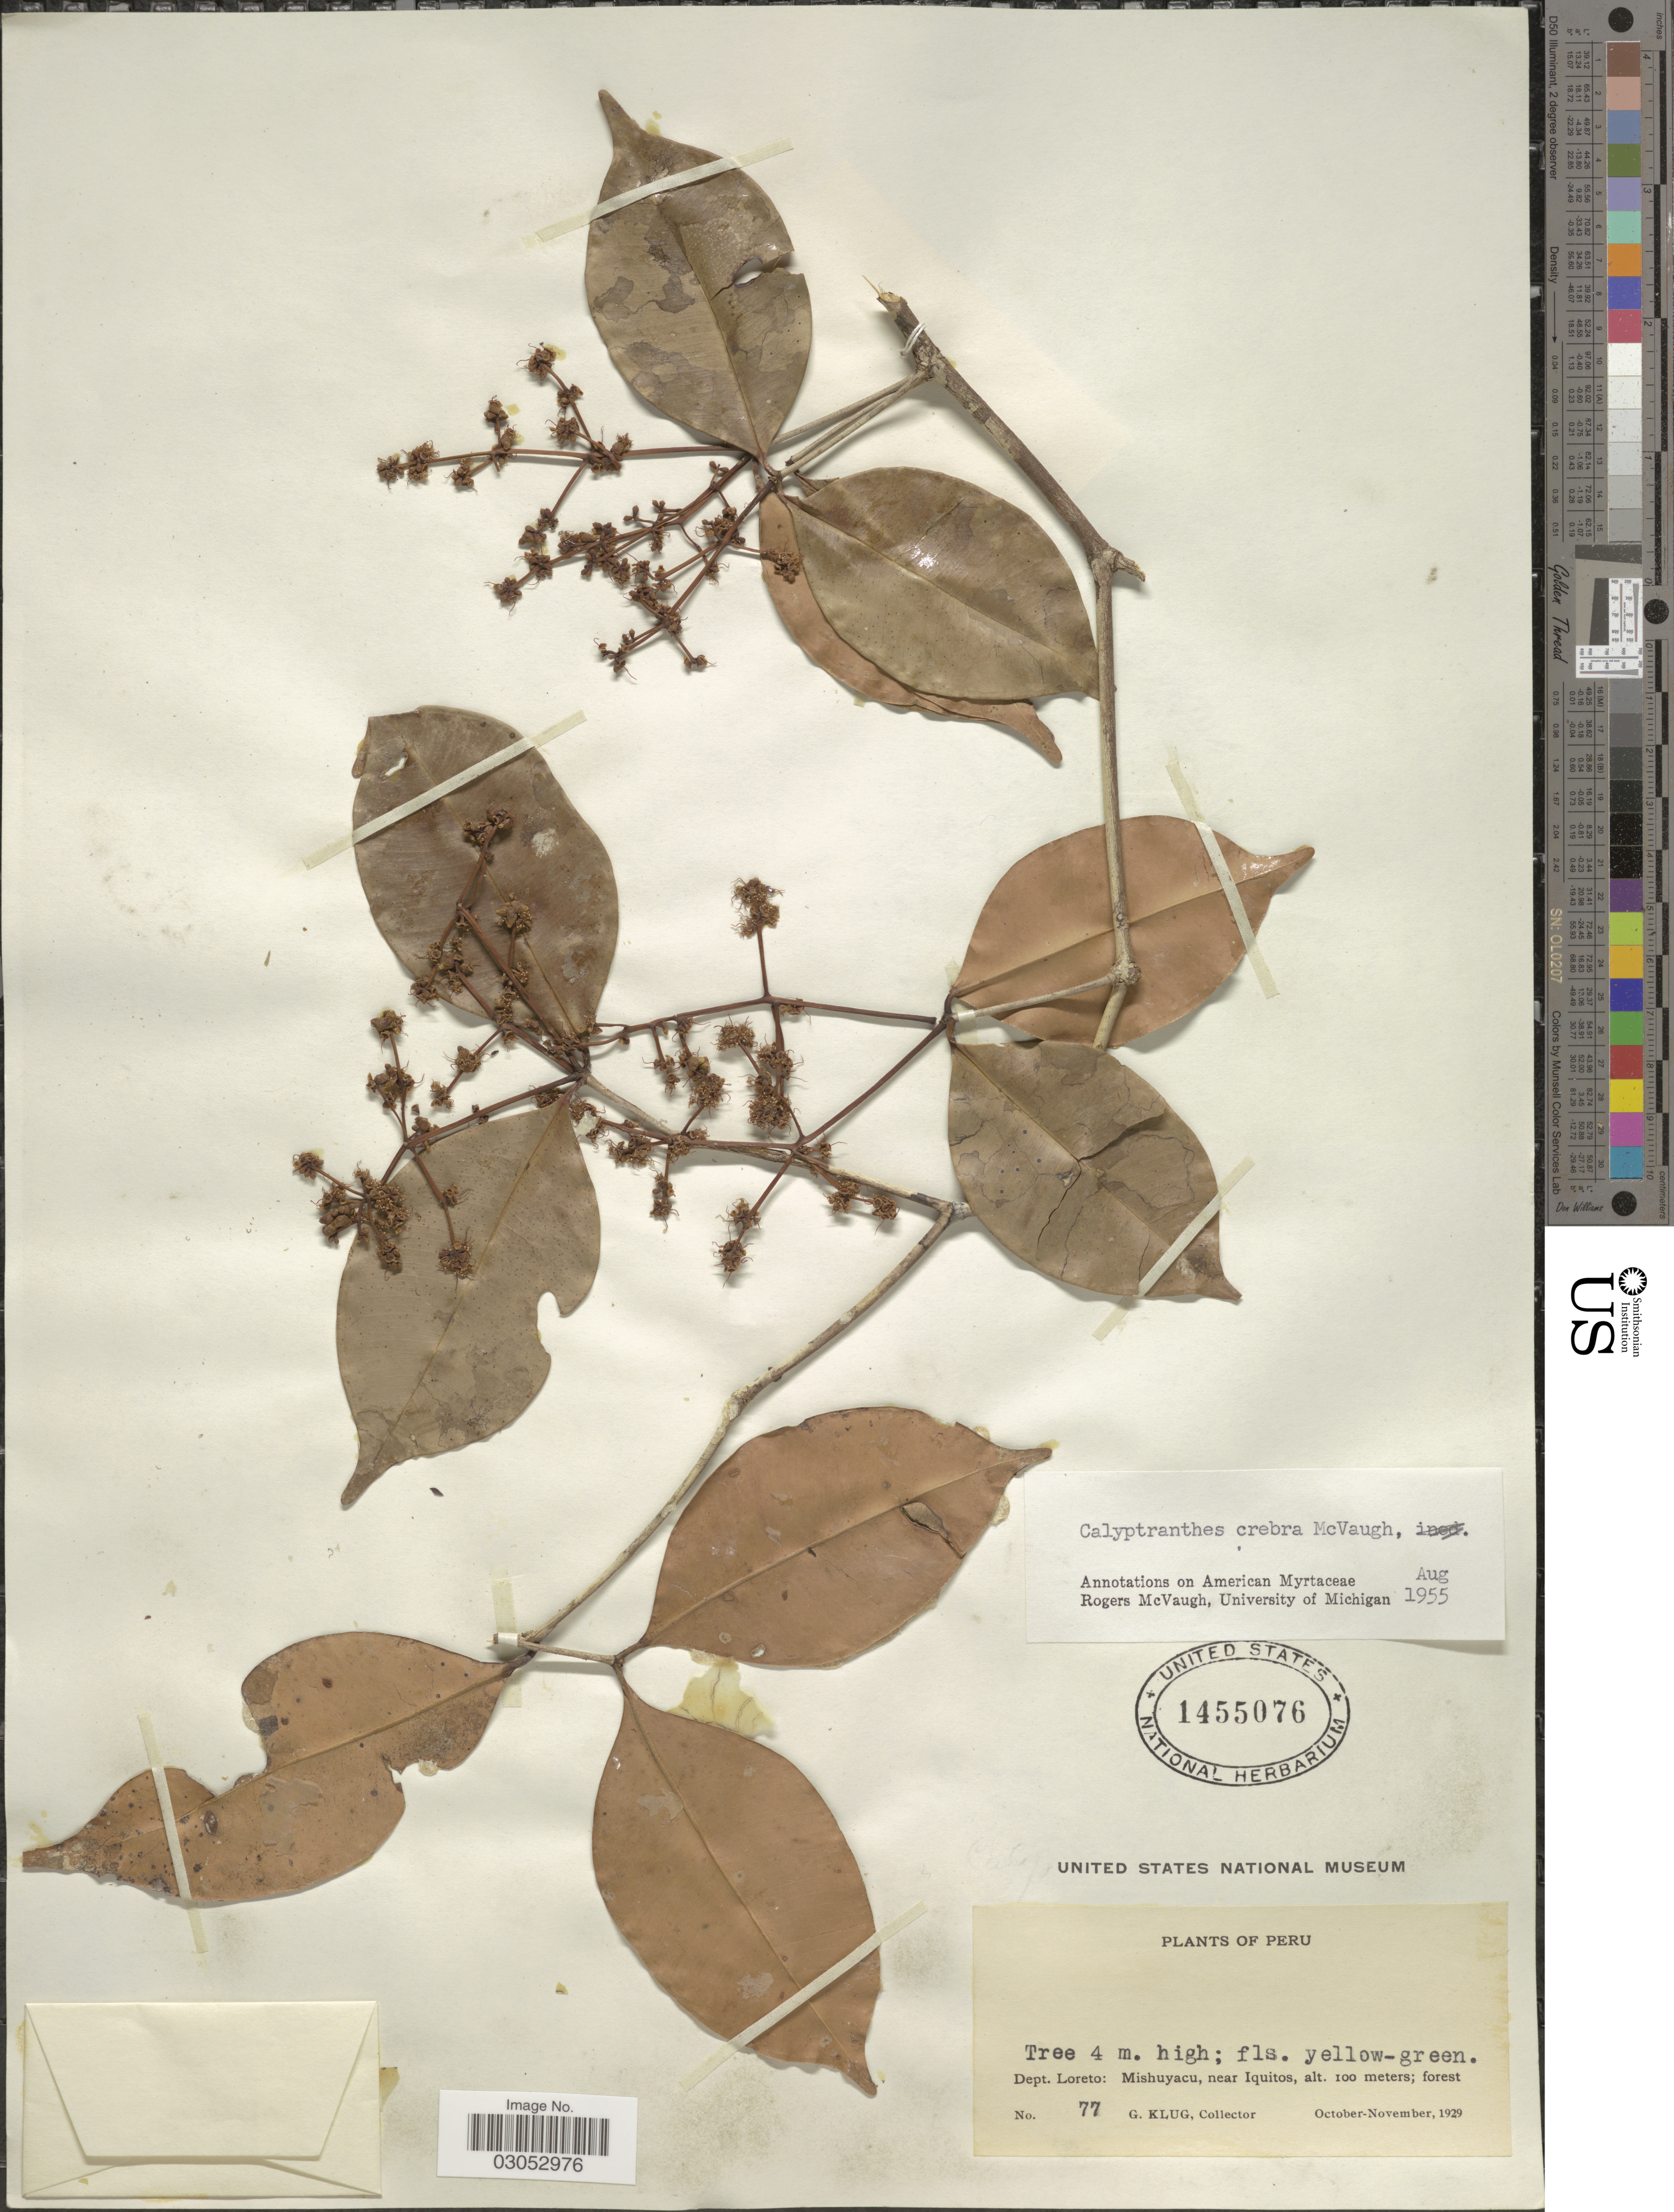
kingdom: Plantae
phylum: Tracheophyta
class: Magnoliopsida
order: Myrtales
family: Myrtaceae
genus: Myrcia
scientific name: Myrcia crebra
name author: (McVaugh) A.R. Lourenço & E. Lucas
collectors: G. Klug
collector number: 77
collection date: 1929-10/1929-11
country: Peru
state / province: Loreto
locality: Dept. Loreto: Mishuyacu, near Iquitos.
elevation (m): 100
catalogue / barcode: US 1455076